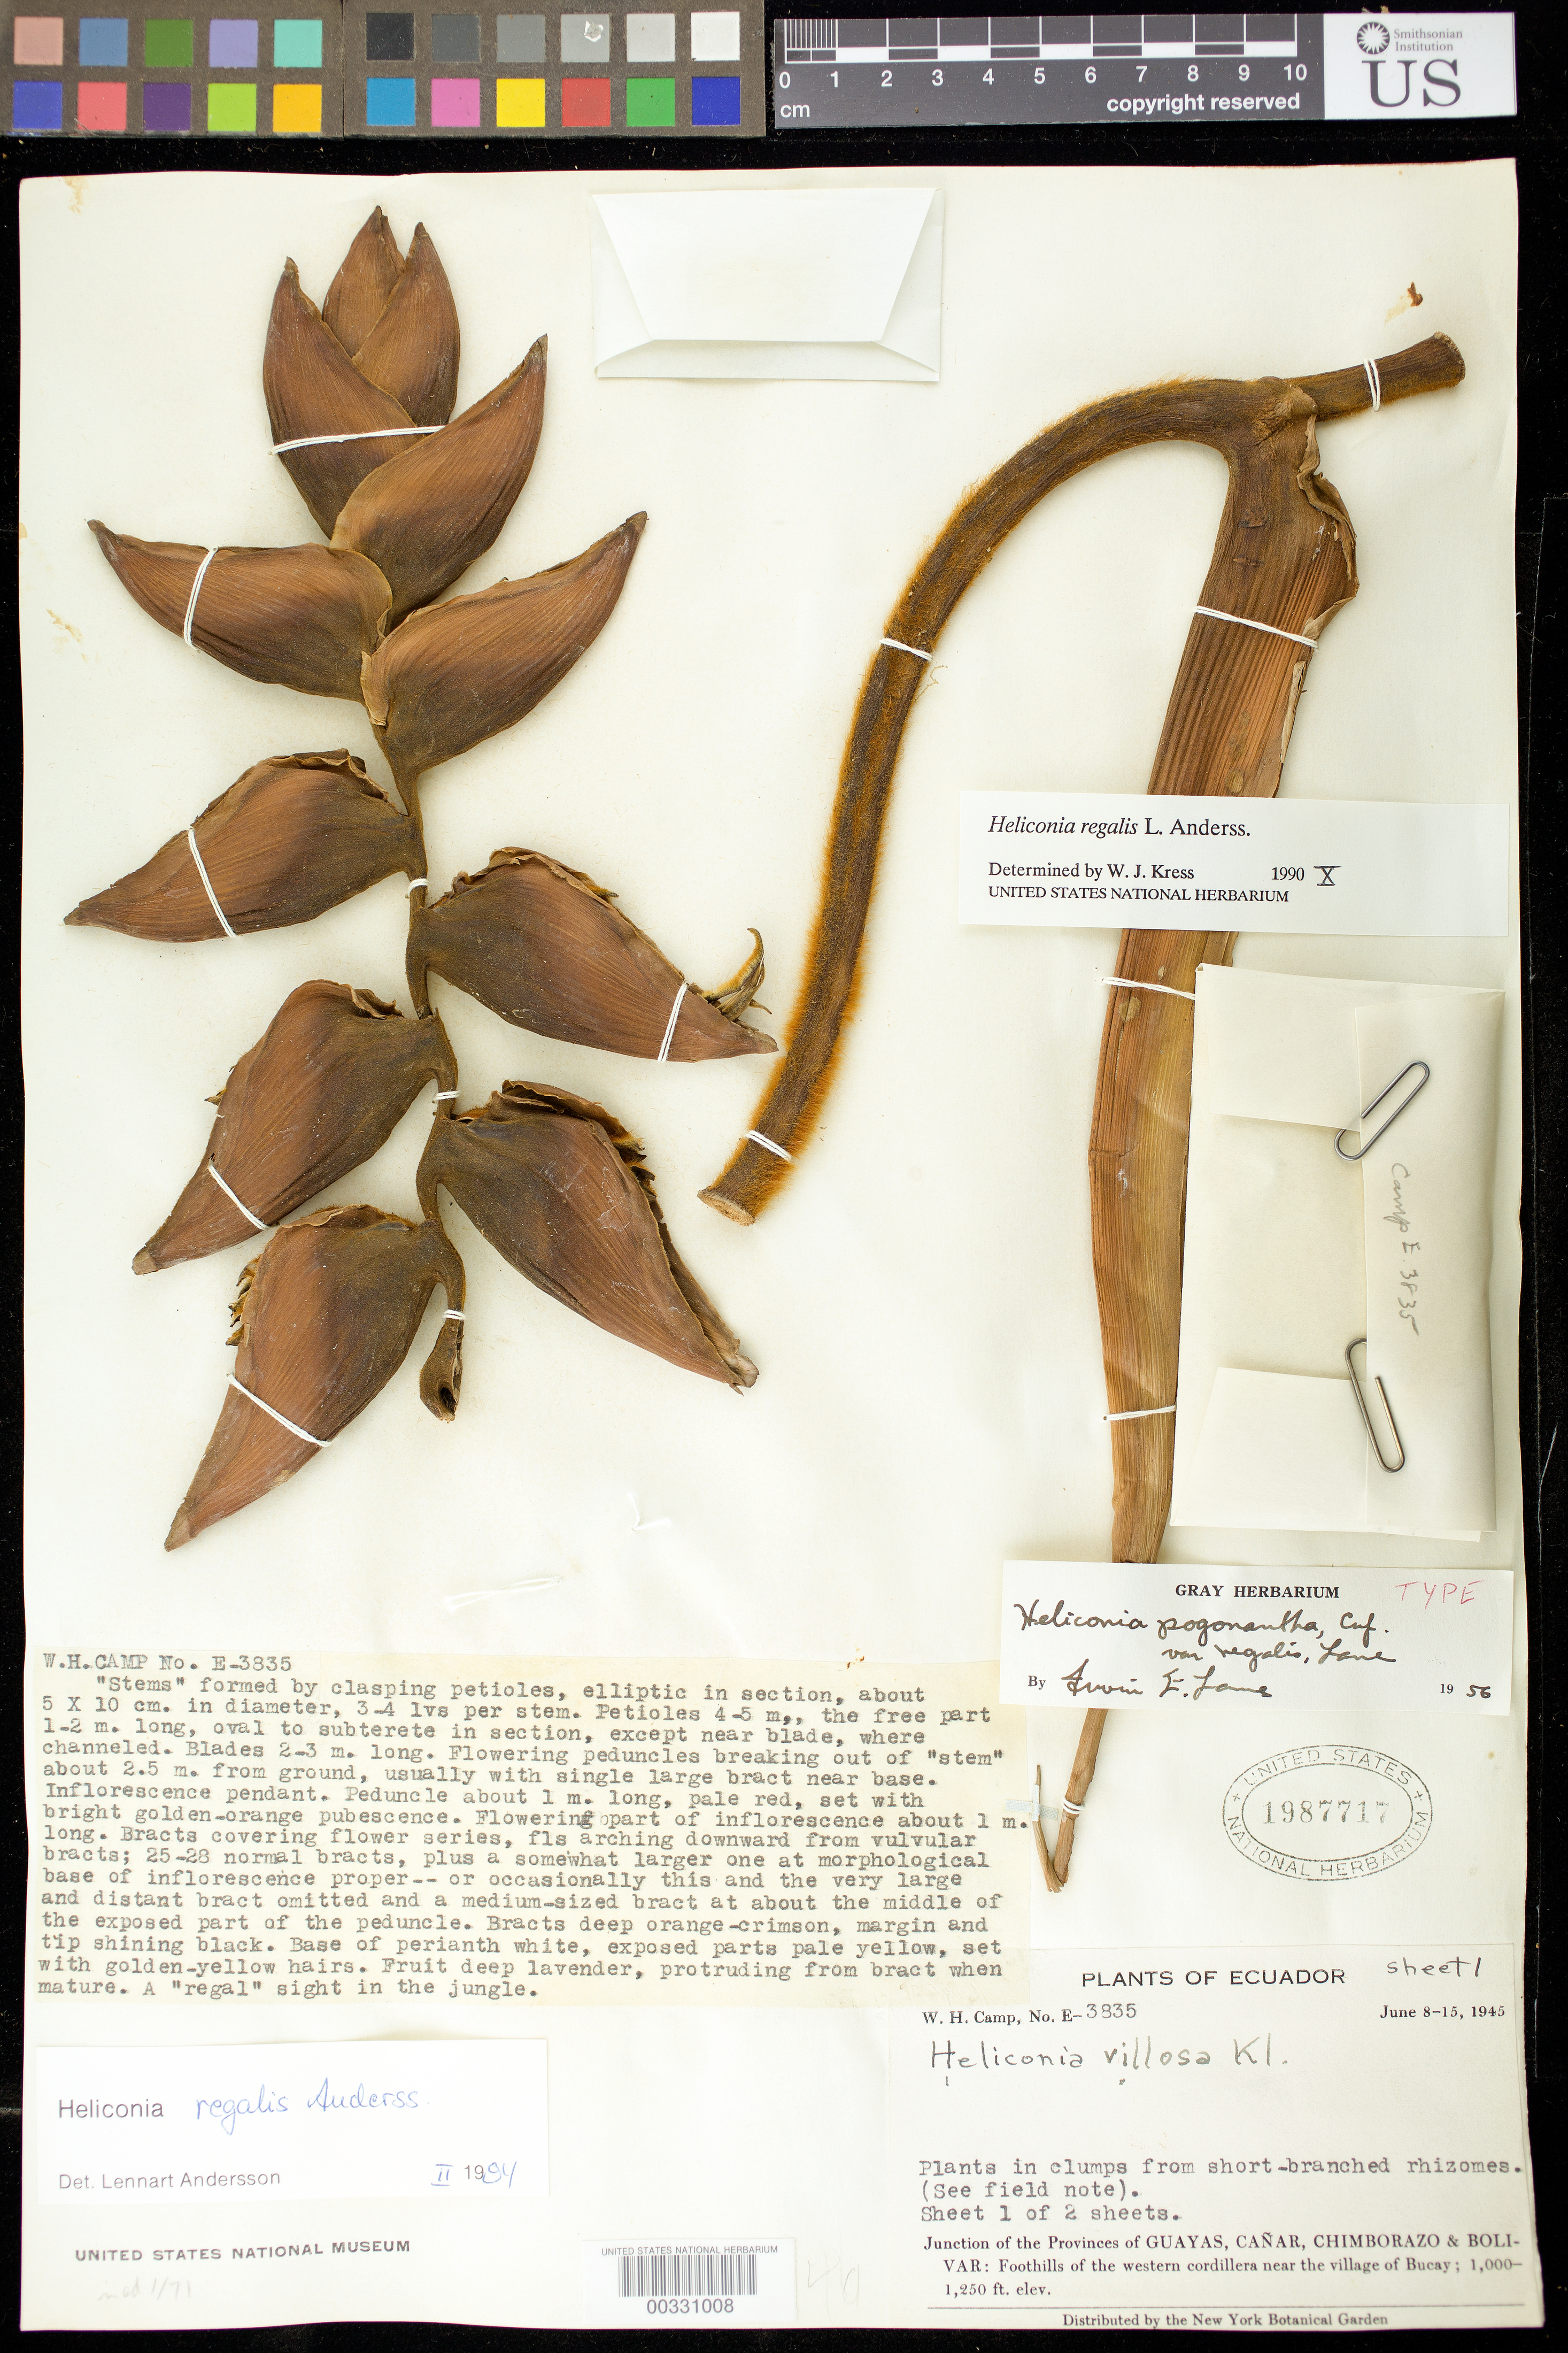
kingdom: Plantae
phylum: Tracheophyta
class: Liliopsida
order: Zingiberales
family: Heliconiaceae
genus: Heliconia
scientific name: Heliconia regalis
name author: L. Andersson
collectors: W. H. Camp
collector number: E-3835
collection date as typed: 08 Jun 1945 to 15 Jun 1945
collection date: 1945-06-08/1945-06-15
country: Ecuador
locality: Junction of Prov of Guayas, Canar, Chimborazo and Bolivar: foothills of western Cordillera near Village of Bucay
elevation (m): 305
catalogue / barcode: US 1987717